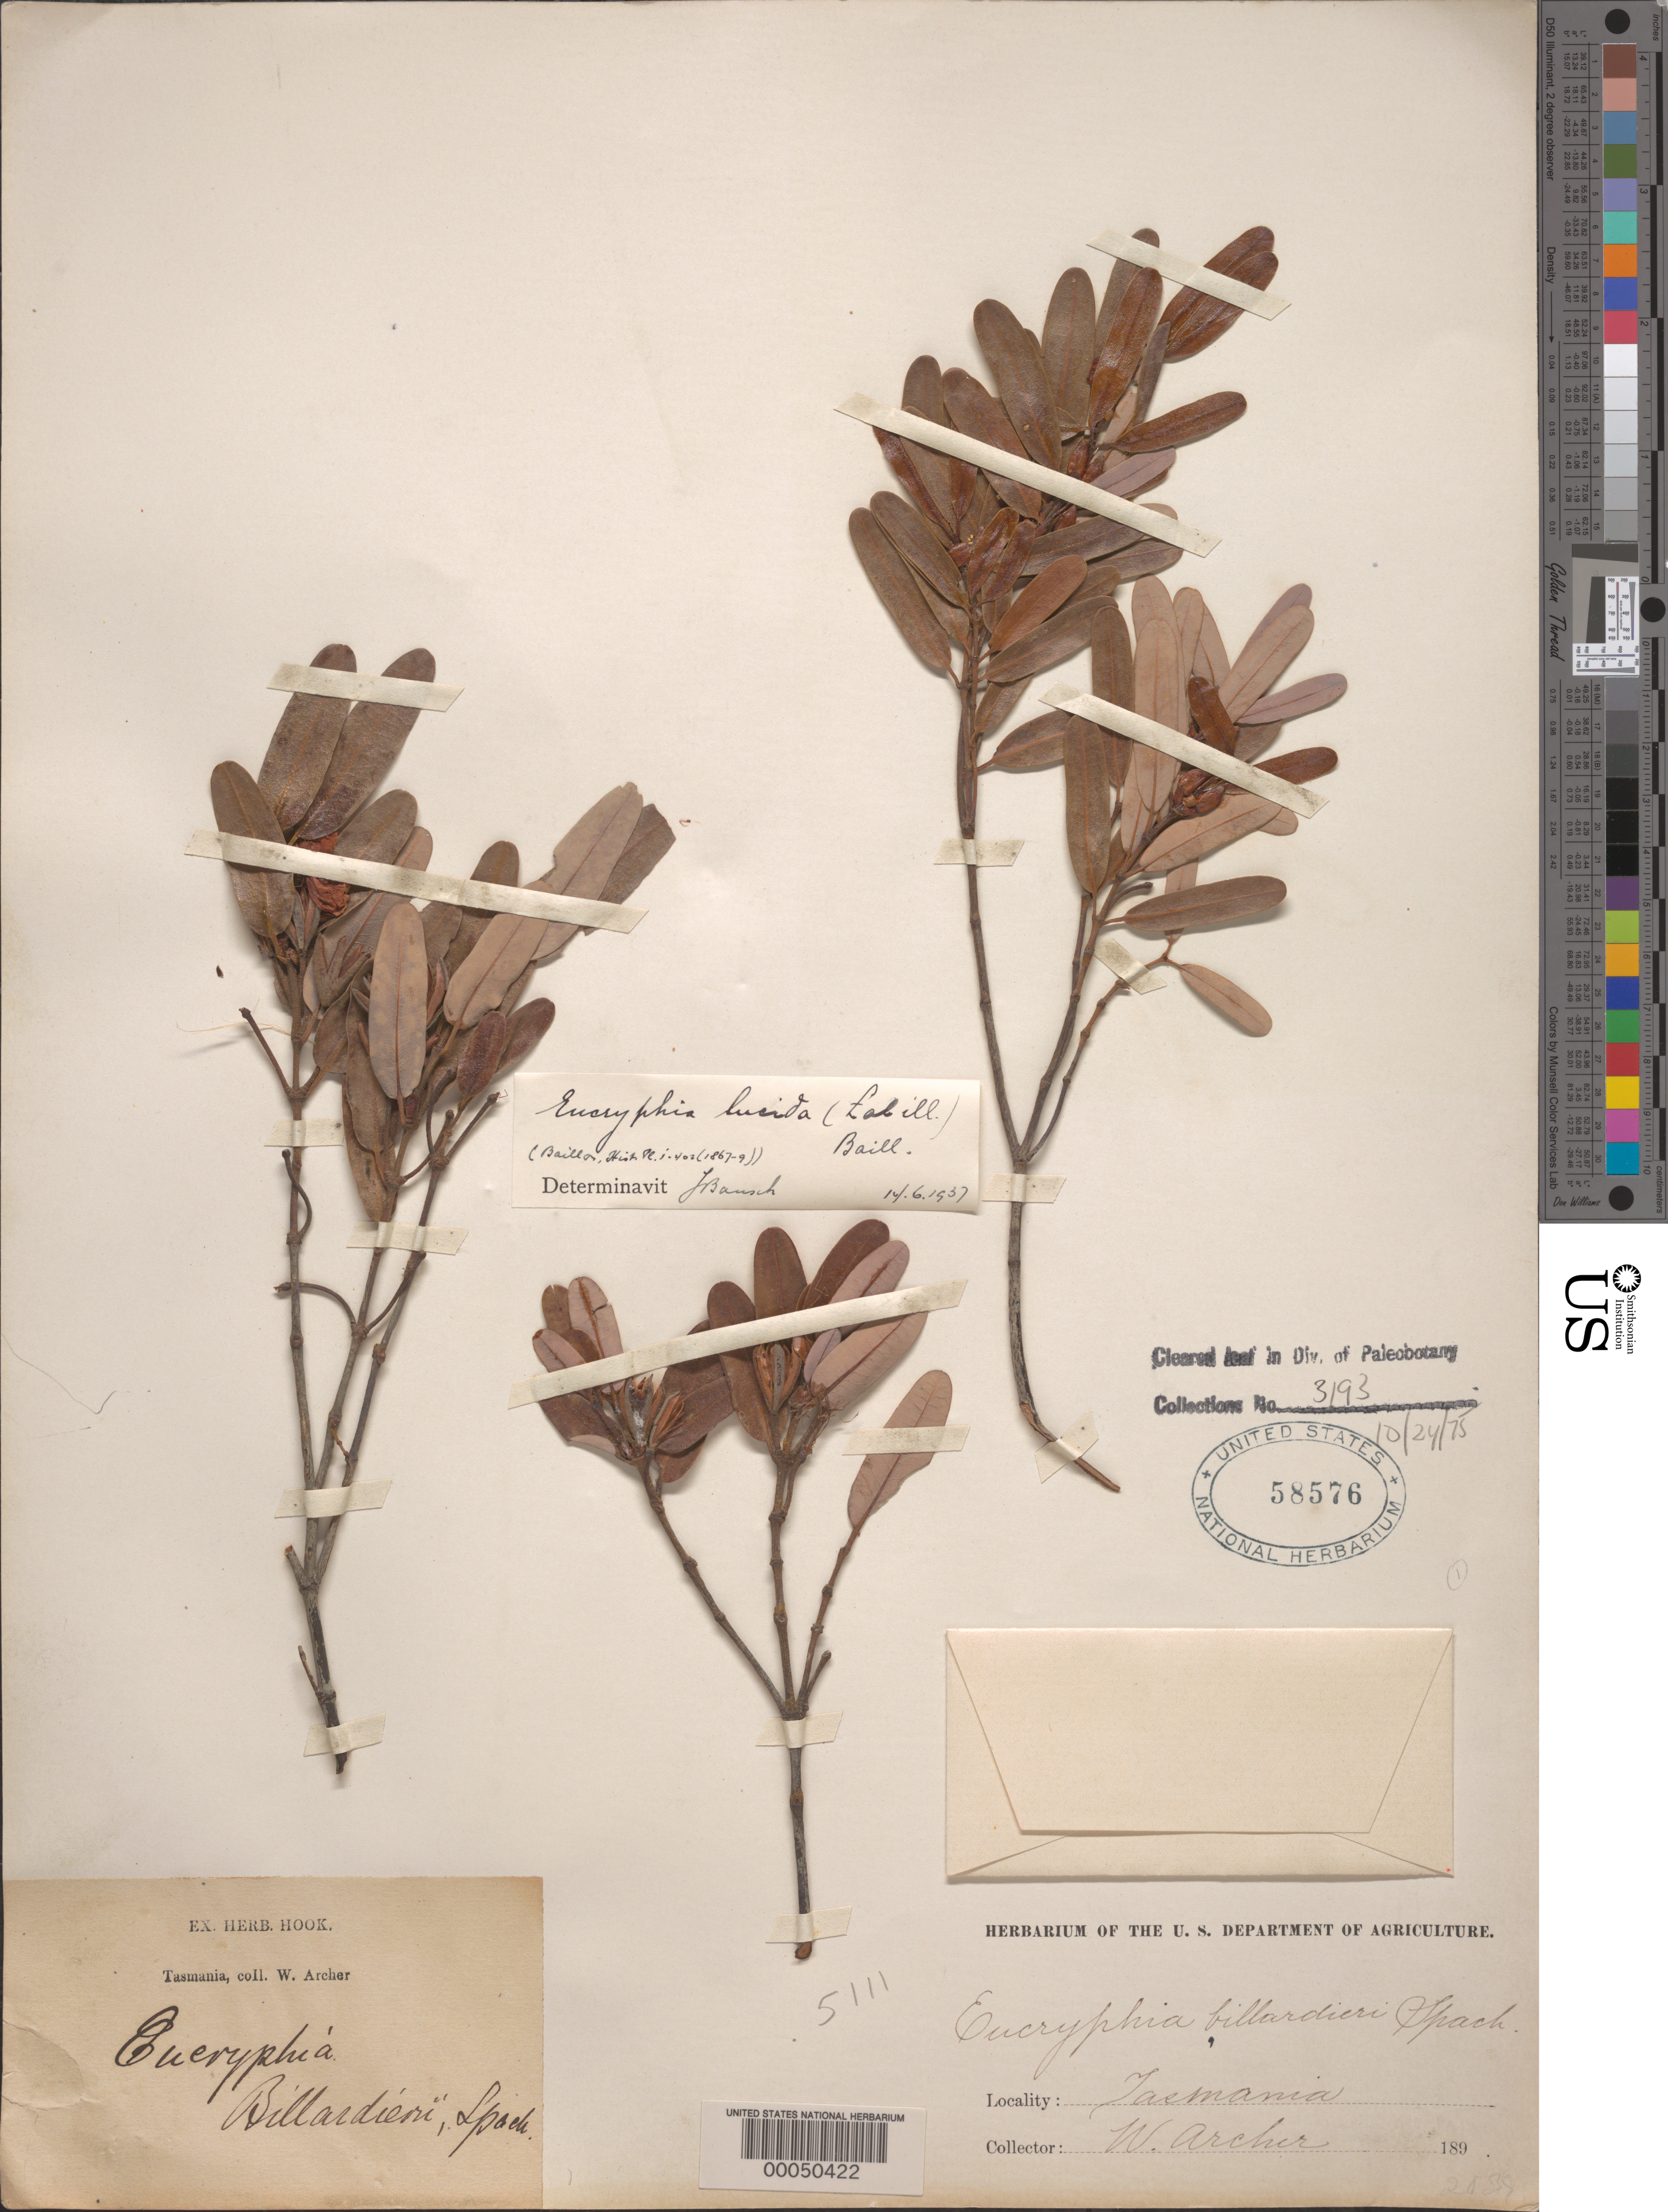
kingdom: Plantae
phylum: Tracheophyta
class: Magnoliopsida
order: Oxalidales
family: Cunoniaceae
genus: Eucryphia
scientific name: Eucryphia lucida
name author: (Labill.) Baill.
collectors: W. A. Archer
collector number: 2039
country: Australia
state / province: Tasmania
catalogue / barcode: US 58576